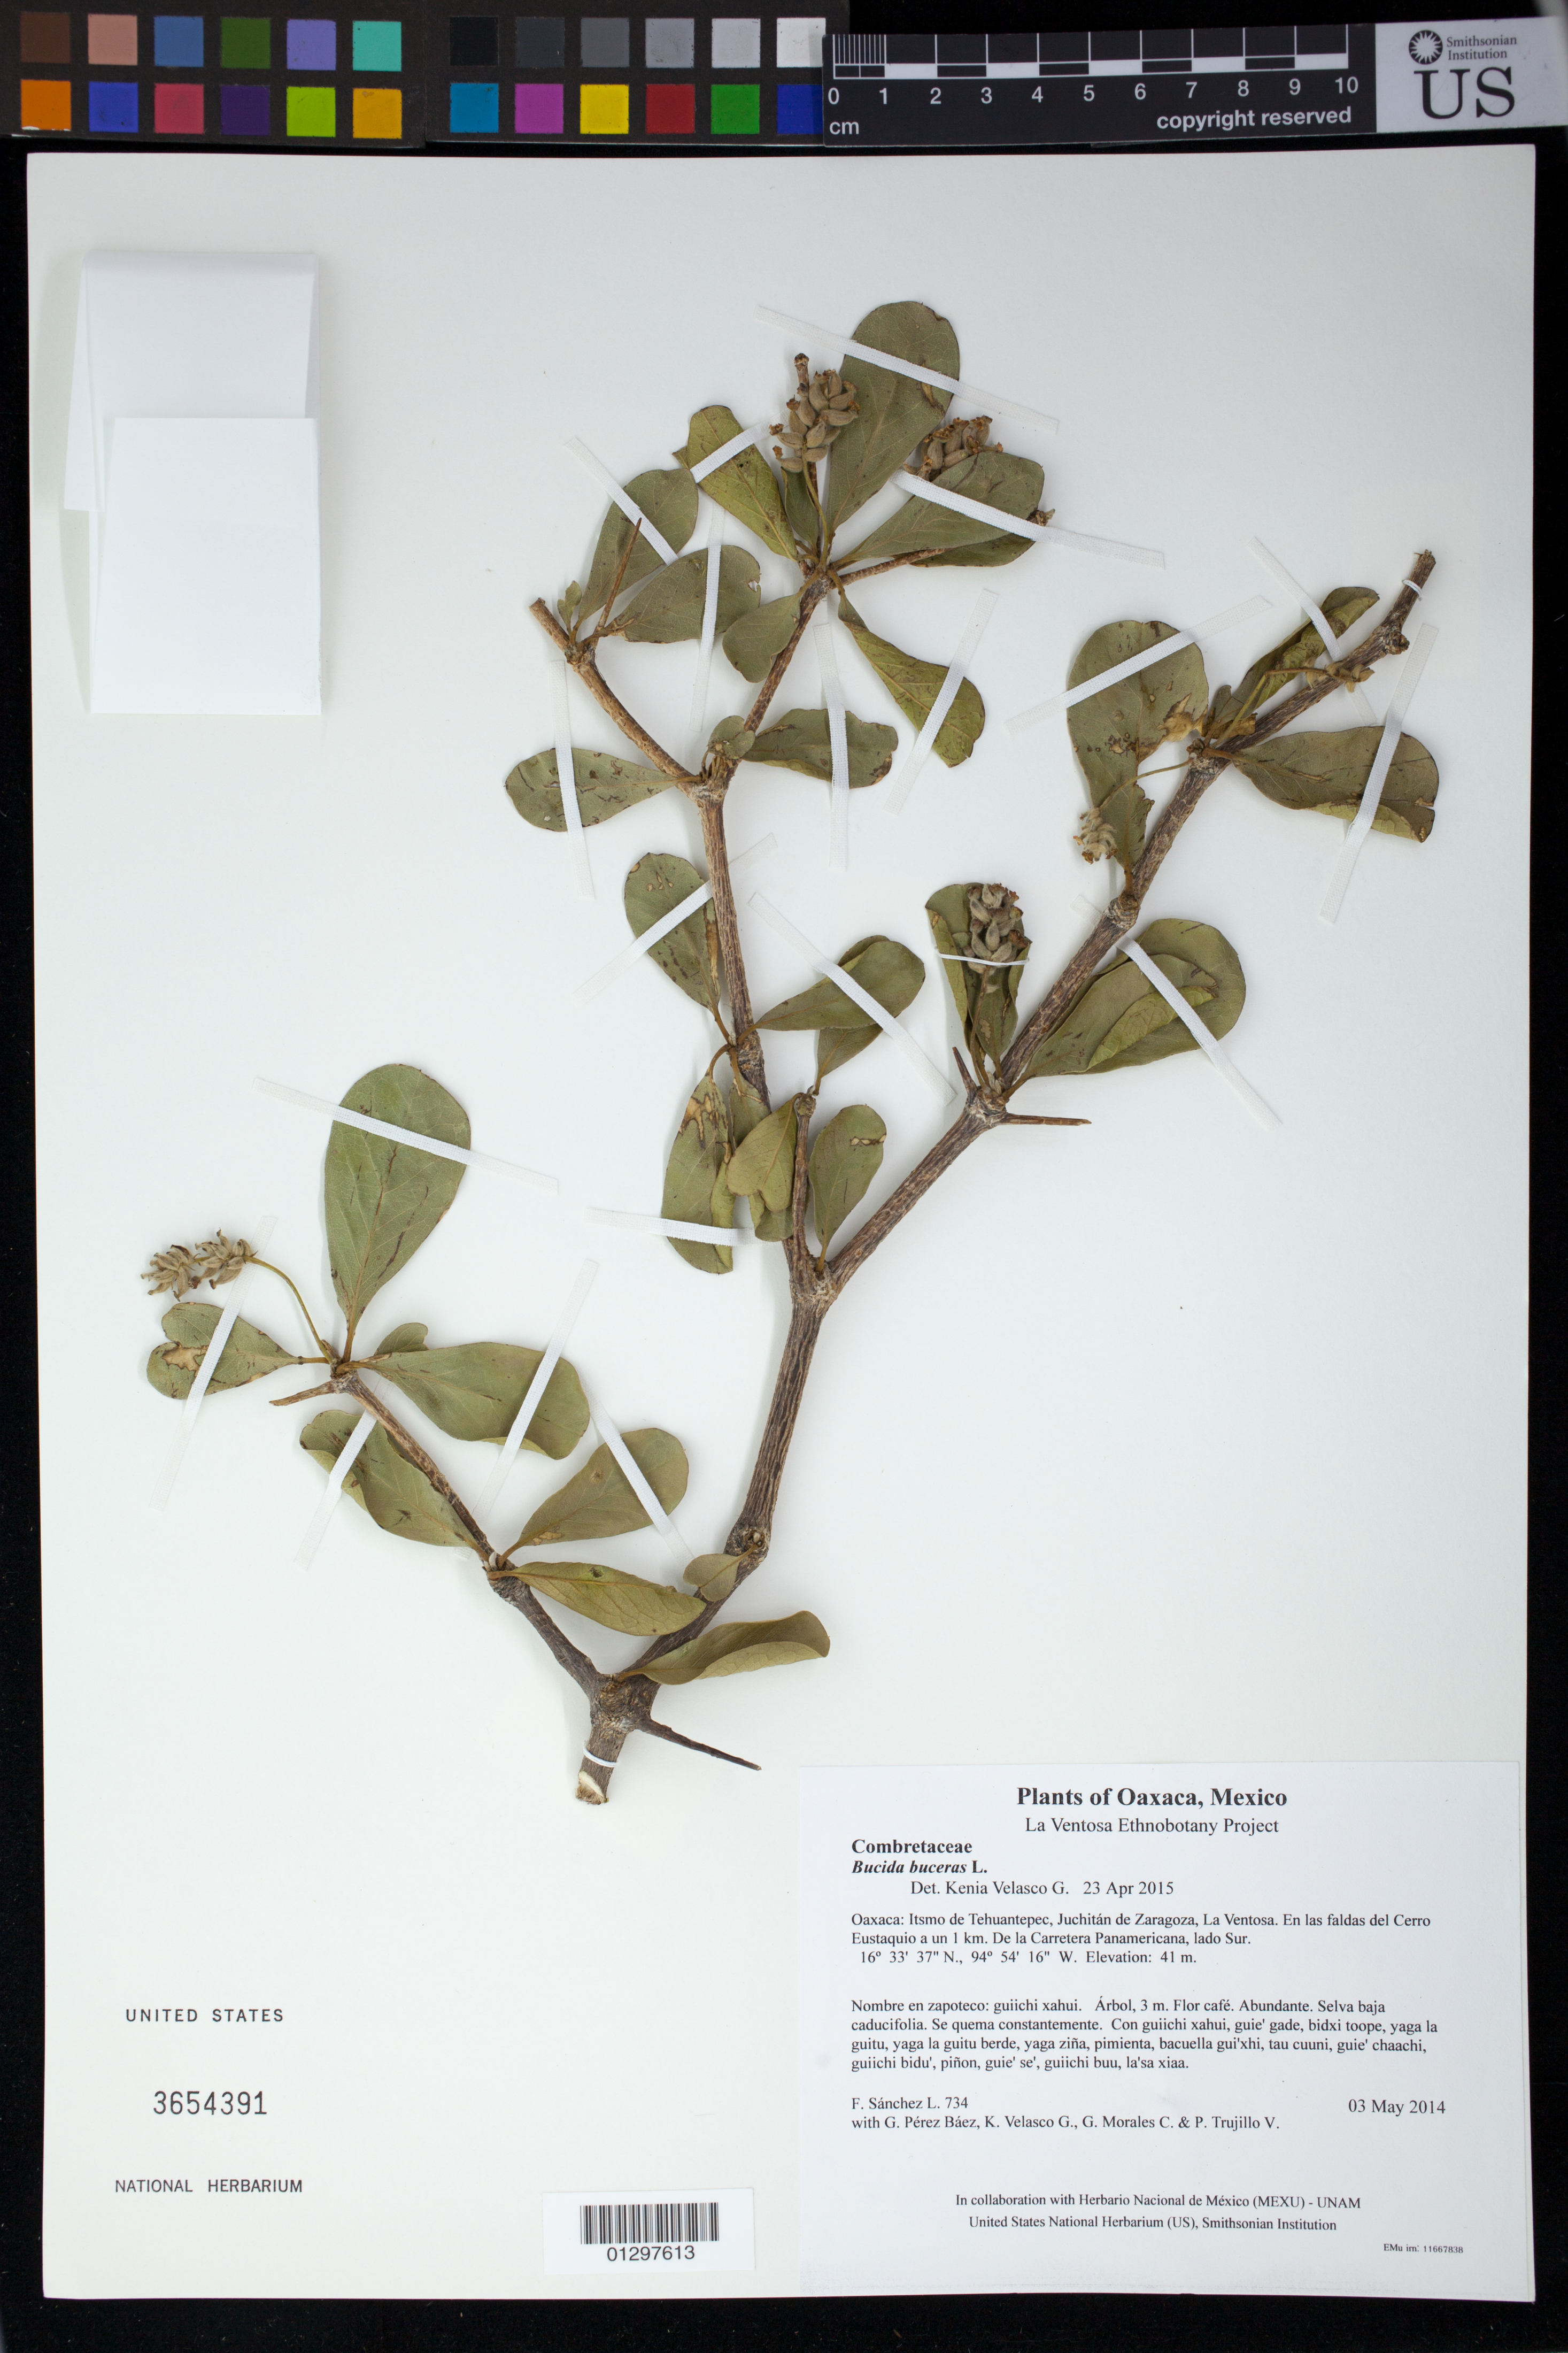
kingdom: Plantae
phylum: Tracheophyta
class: Magnoliopsida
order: Myrtales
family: Combretaceae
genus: Terminalia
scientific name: Terminalia buceras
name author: (L.) C. Wright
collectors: F. Sánchez L., G. Pérez Báez, K. Velasco G., G. Morales C. & P. Trujillo V.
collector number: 734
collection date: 2014-05-03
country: Mexico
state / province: Oaxaca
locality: Itsmo de Tehuantepec, Juchitán de Zaragoza, La Ventosa. En las faldas del Cerro Eustaquio a un 1 km. De la Carretera Panamericana, lado Sur.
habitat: Selva baja caducifolia. Se quema constantemente.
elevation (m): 41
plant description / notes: JEBOT, MEXU, SERO, US; Yaga. 3 m. Guie' namuu. Stale.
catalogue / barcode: US 3654391